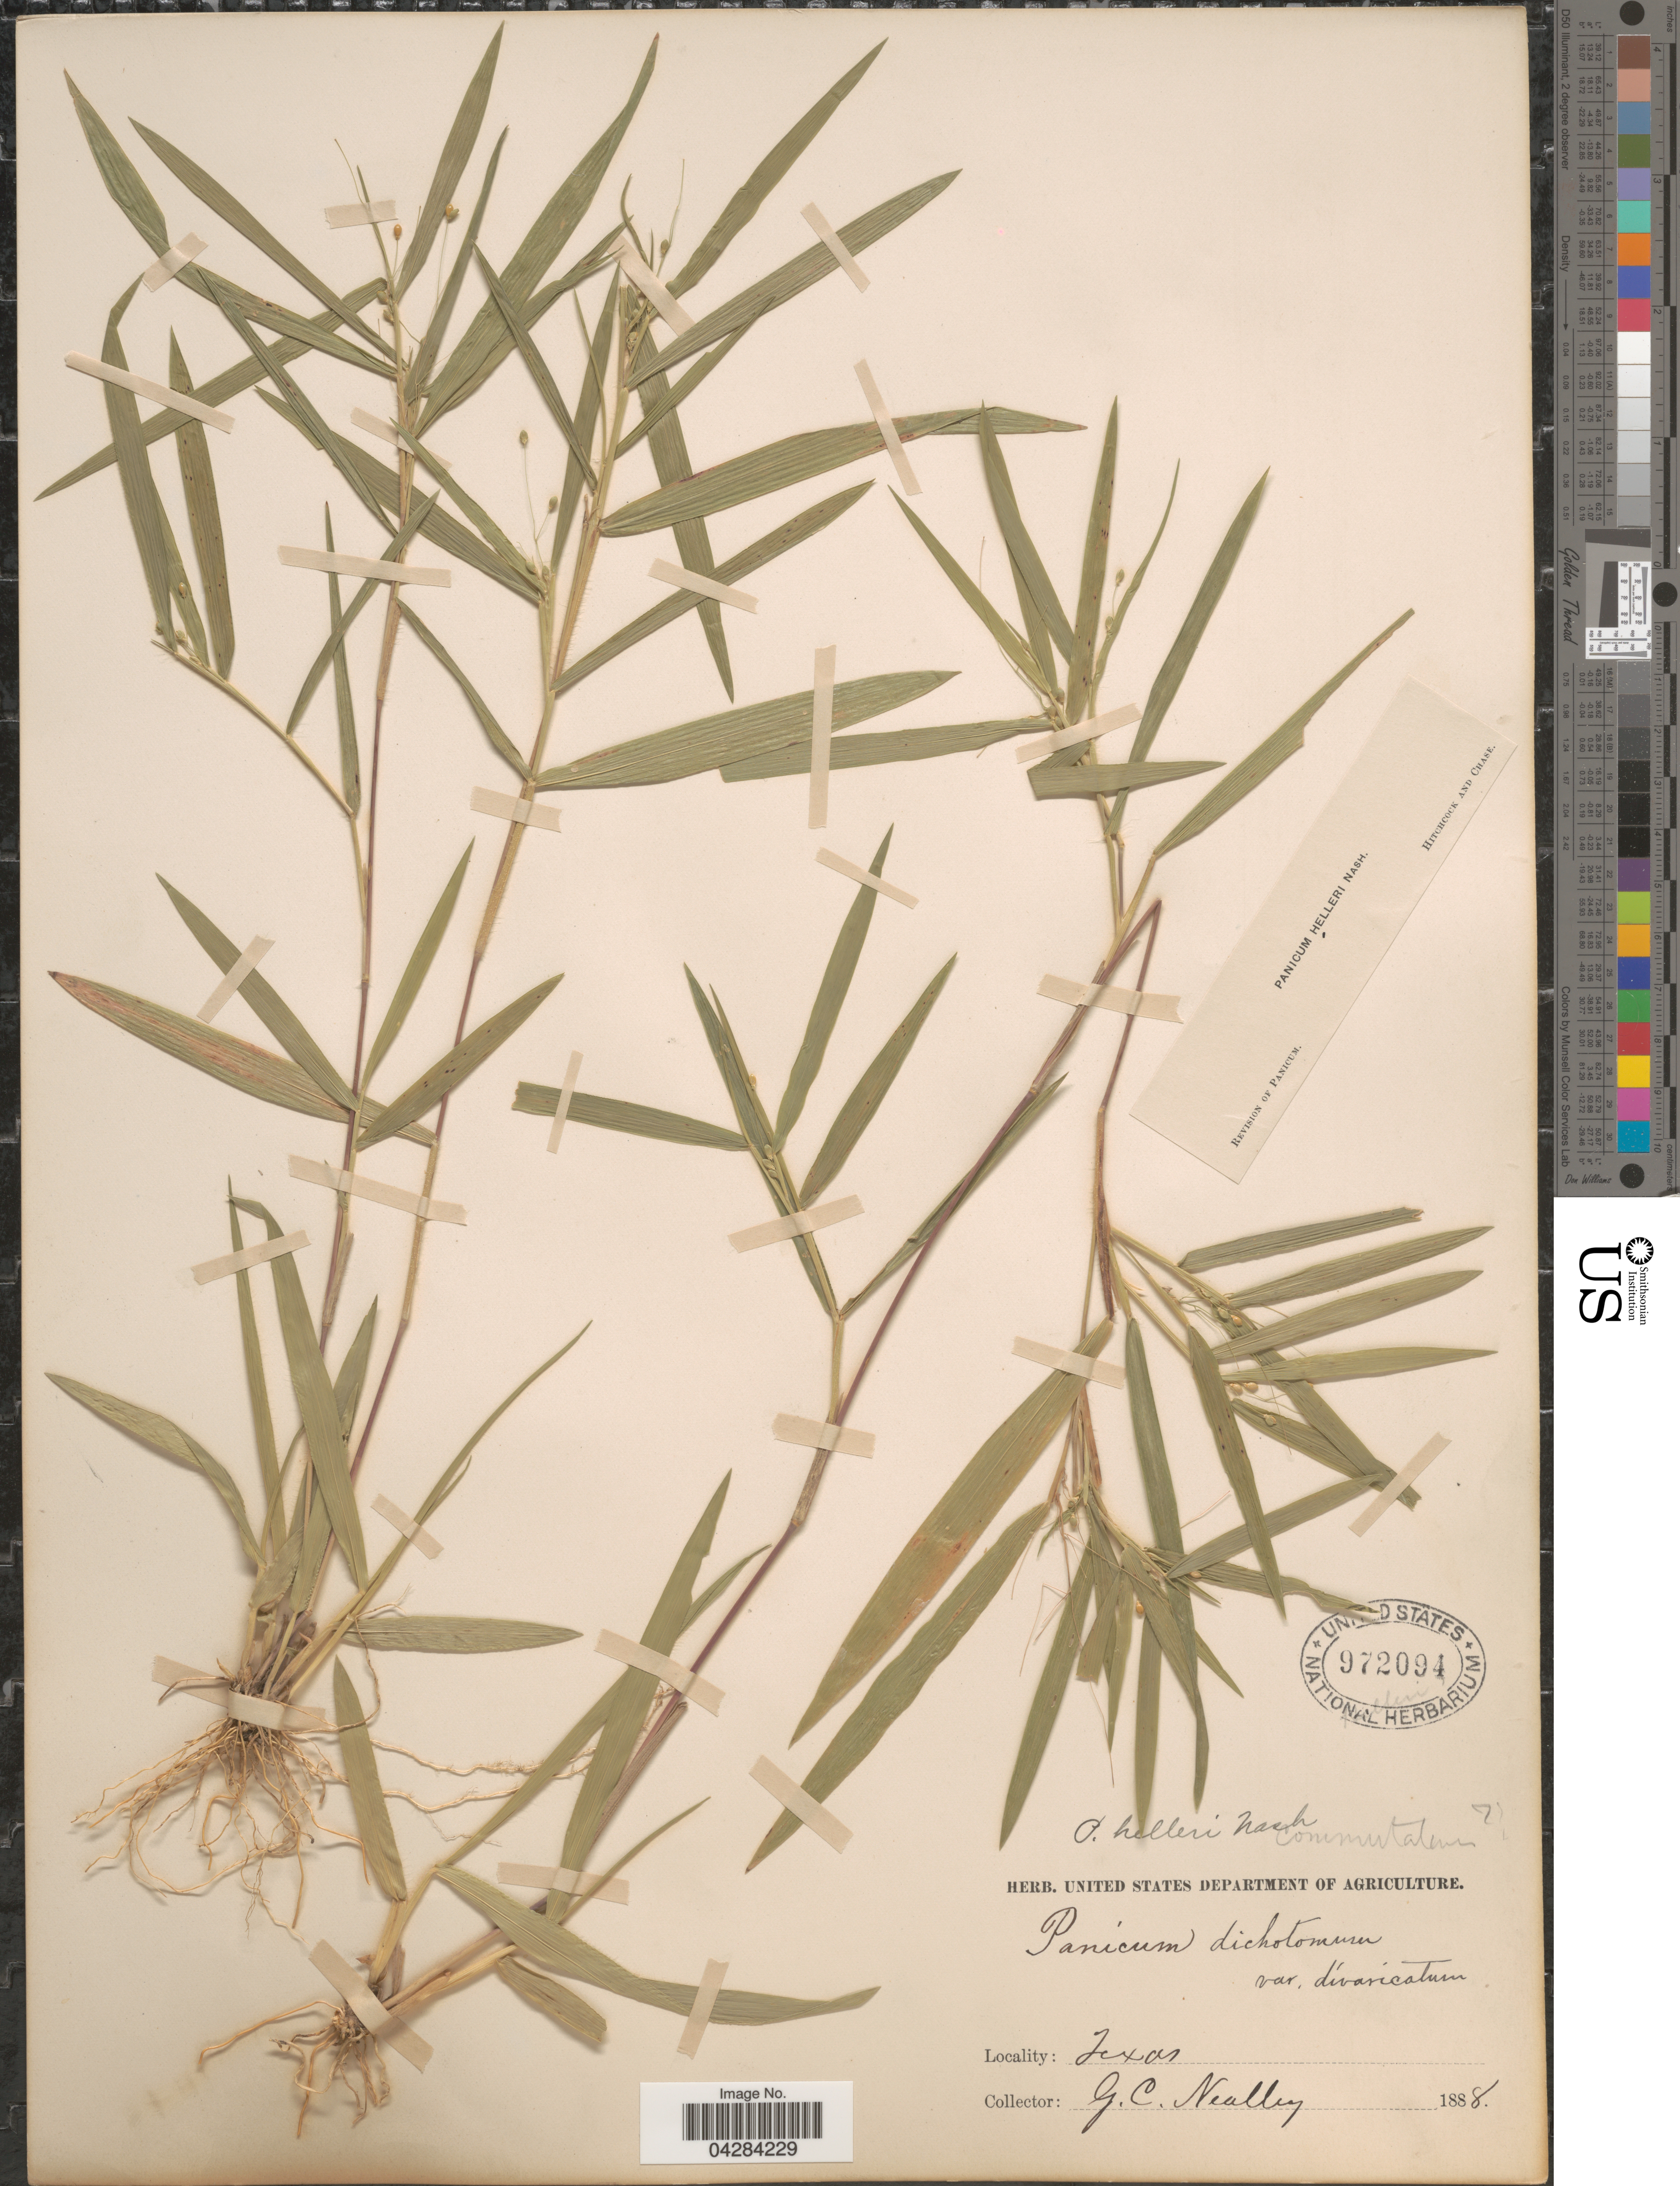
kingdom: Plantae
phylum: Tracheophyta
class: Liliopsida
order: Poales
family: Poaceae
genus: Dichanthelium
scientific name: Dichanthelium oligosanthes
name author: (Schult.) Gould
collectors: G. C. Nealley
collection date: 1888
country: United States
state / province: Texas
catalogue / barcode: US 972094